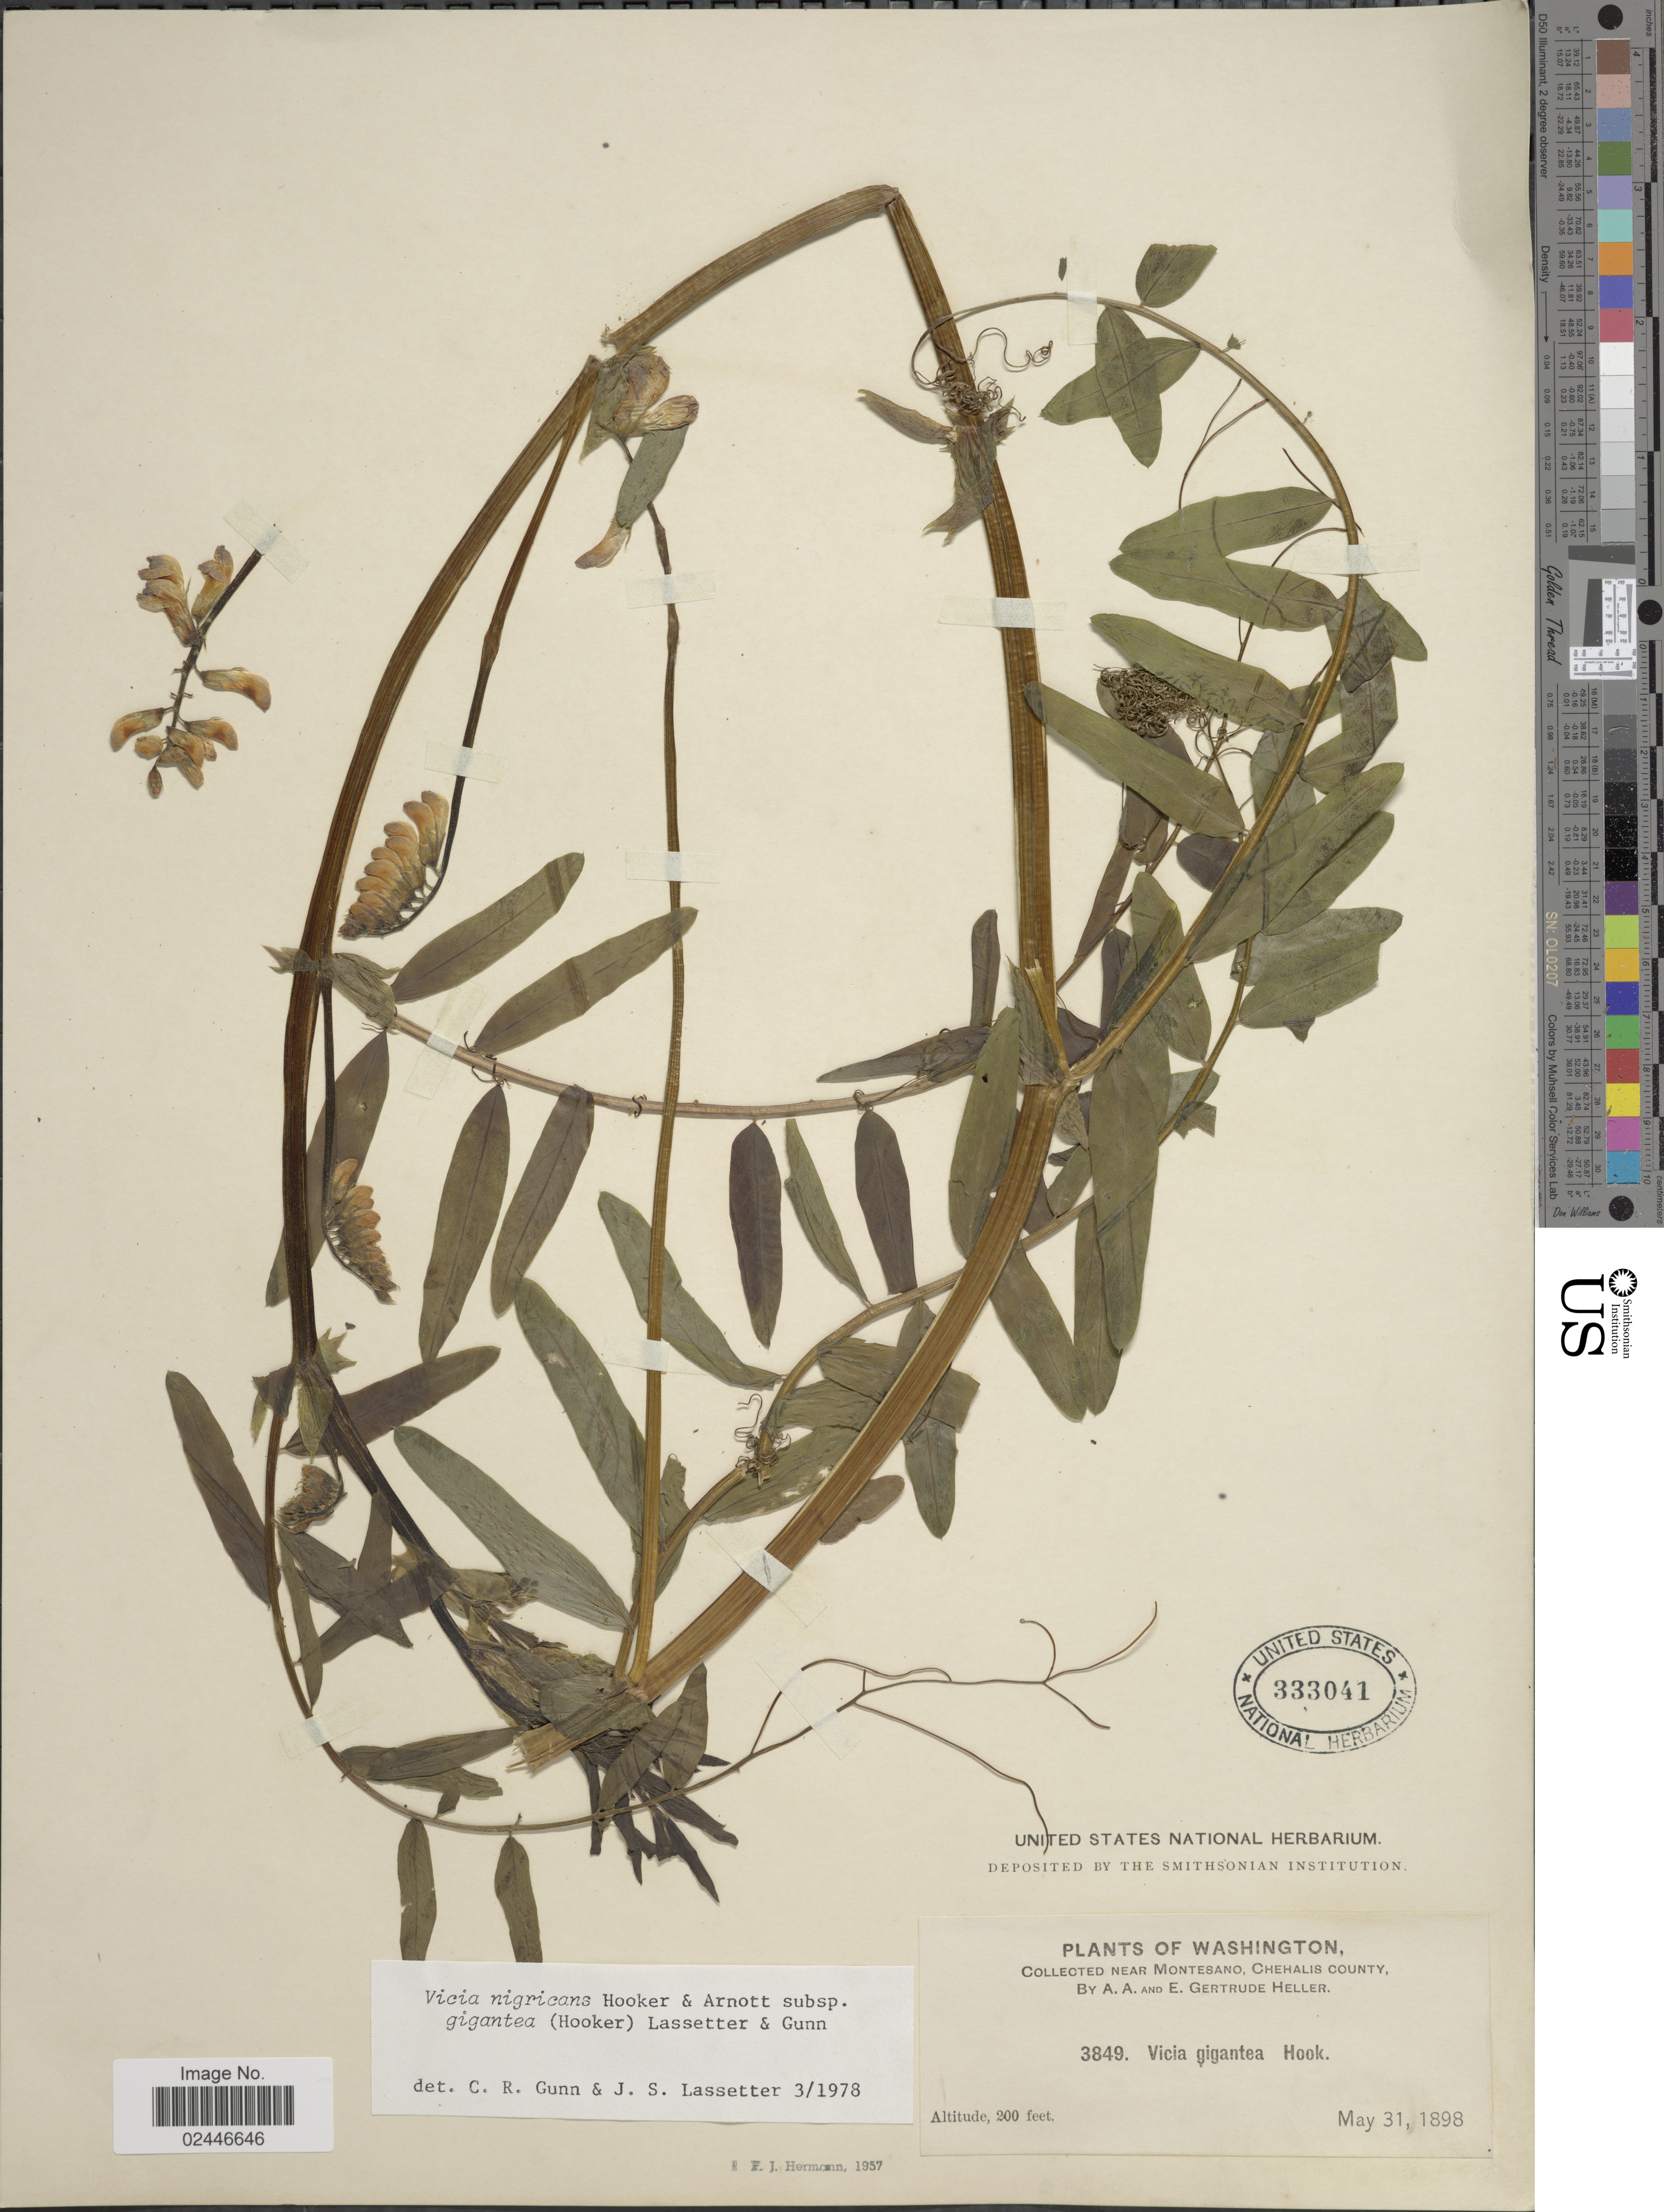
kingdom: Plantae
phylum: Tracheophyta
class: Magnoliopsida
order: Fabales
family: Fabaceae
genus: Vicia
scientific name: Vicia nigricans subsp. gigantea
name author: Hook. & Arn.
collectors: A. A. Heller & E. Gertrude Heller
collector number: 3849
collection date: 1898-05-31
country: United States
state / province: Washington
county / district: Grays Harbor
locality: Near Montesano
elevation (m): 61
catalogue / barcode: US 333041